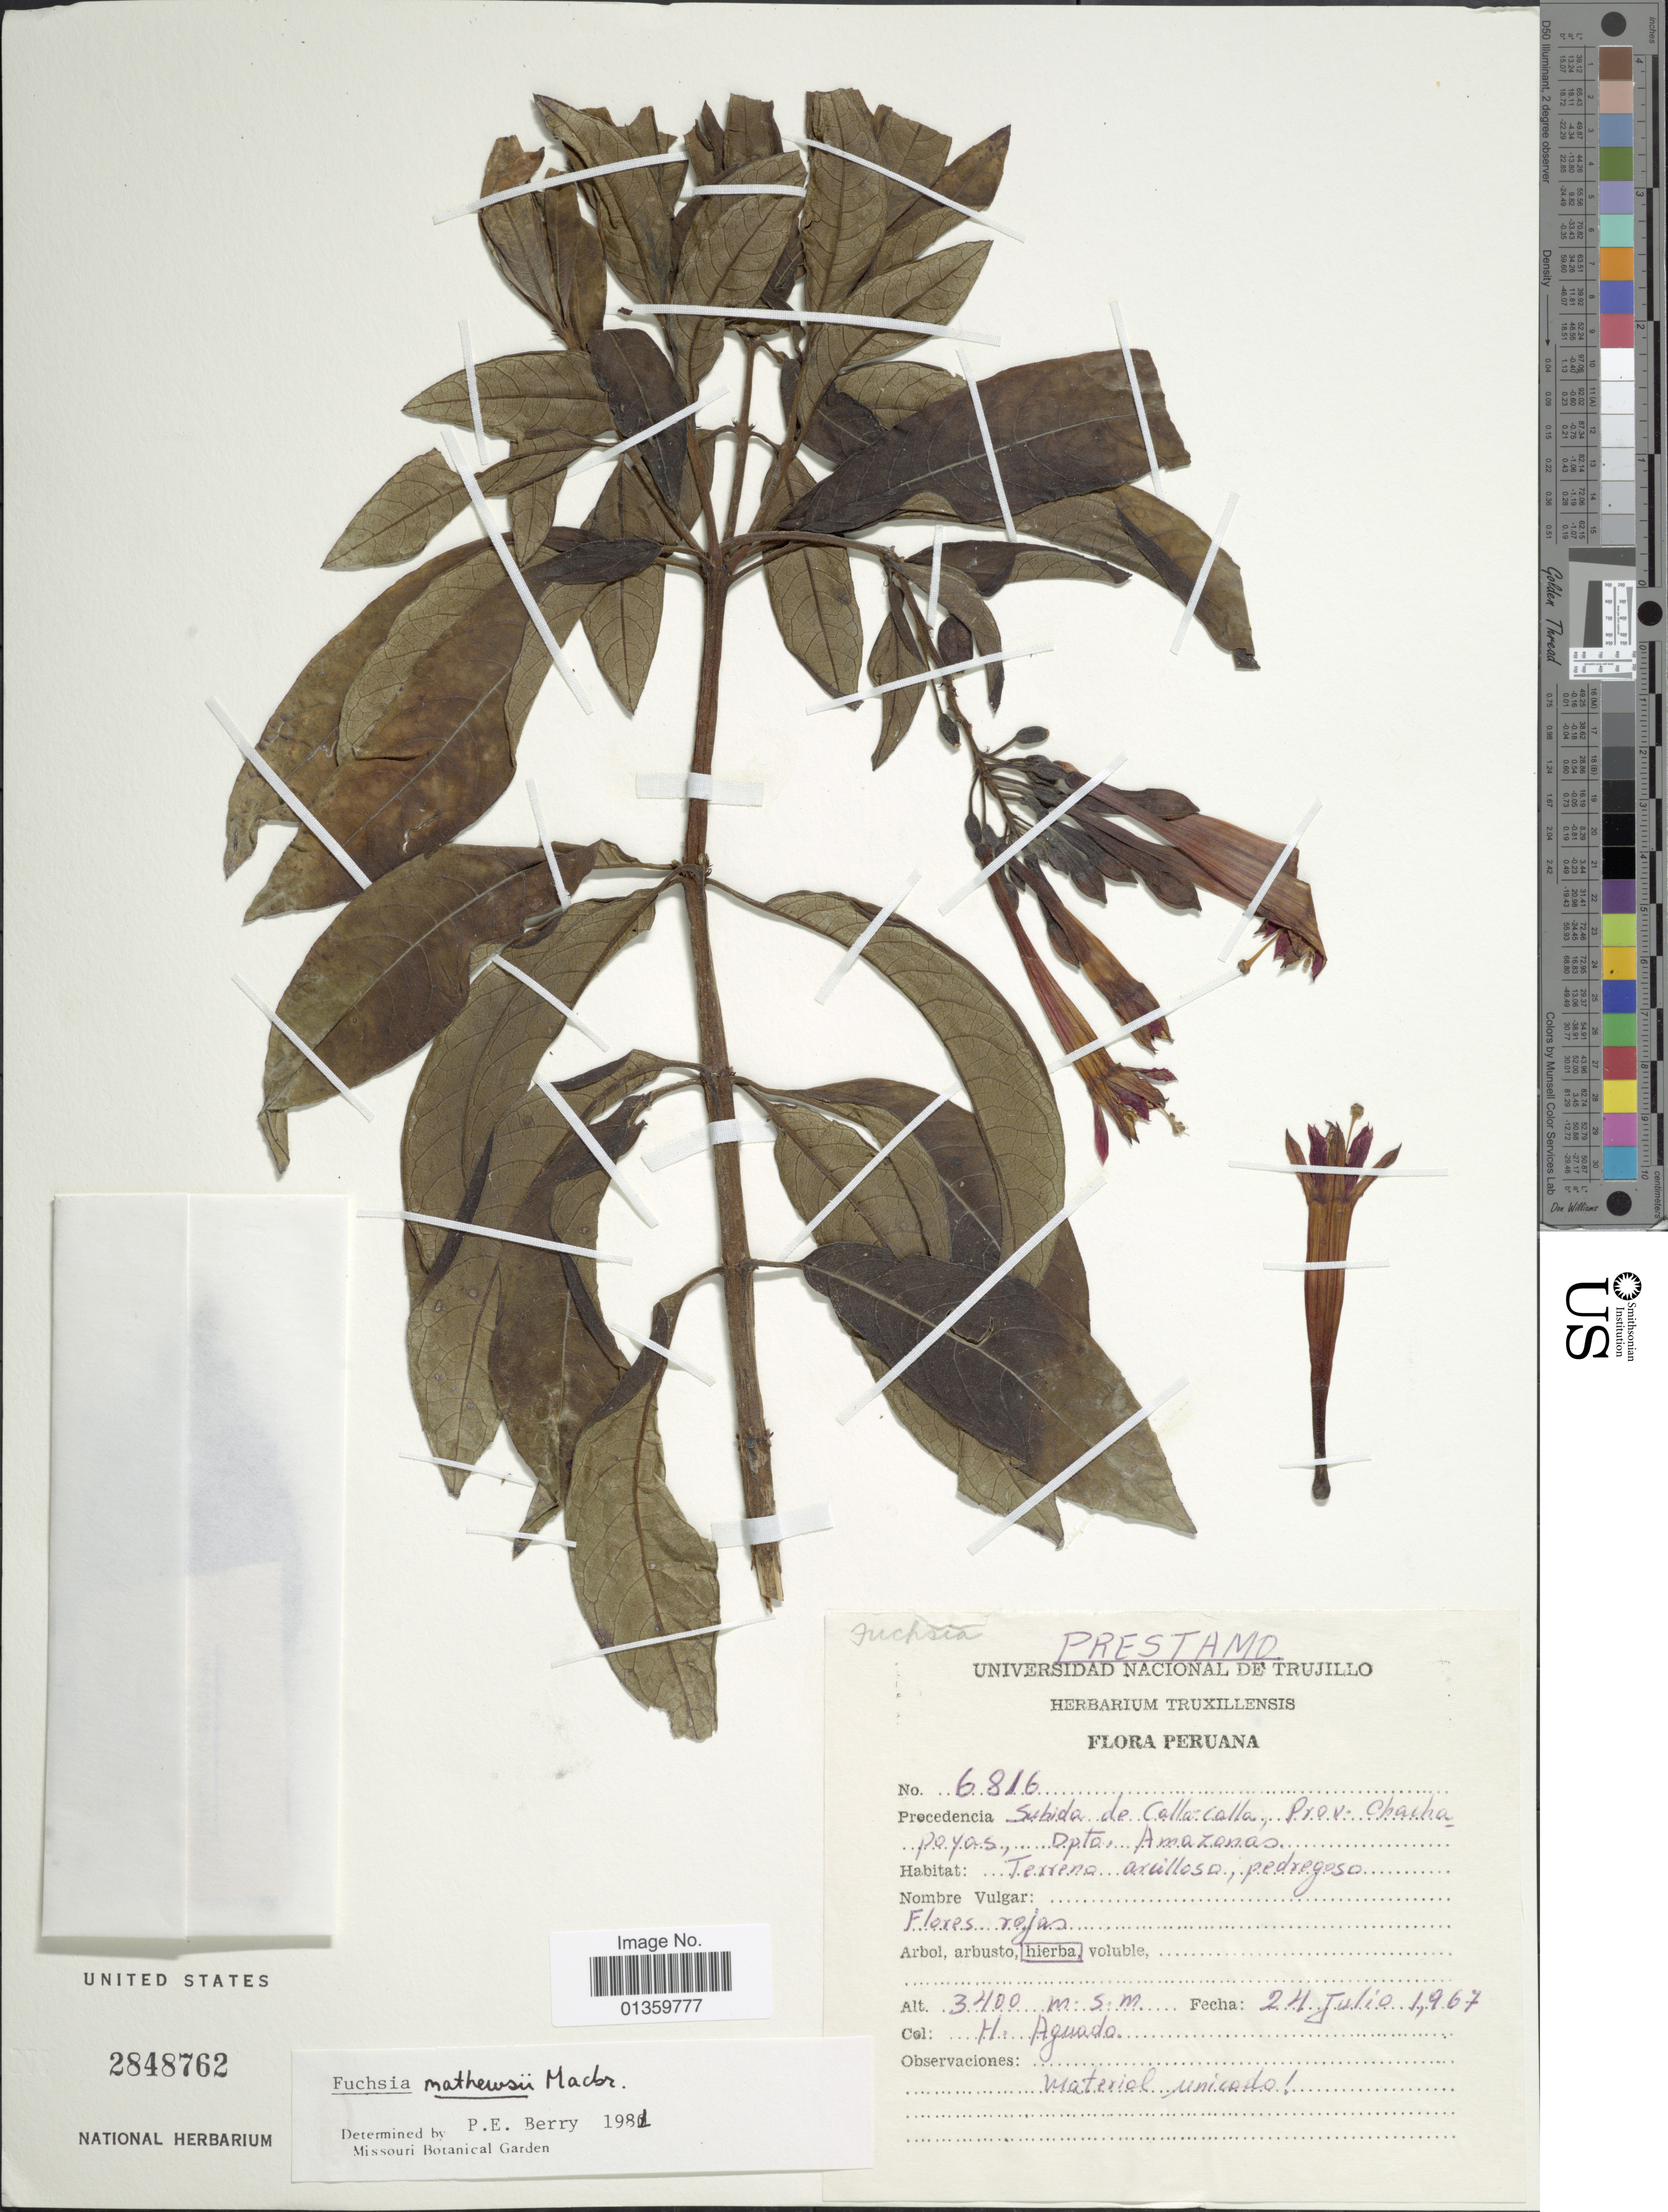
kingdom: Plantae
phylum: Tracheophyta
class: Magnoliopsida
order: Myrtales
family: Onagraceae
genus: Fuchsia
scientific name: Fuchsia mathewsii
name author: J.F. Macbr.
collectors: H. Aguado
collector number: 6816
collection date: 1967-07-24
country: Peru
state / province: Amazonas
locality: Subida de Calla-Calla, Prov. Chachapoyas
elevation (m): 3400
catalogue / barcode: US 2848762